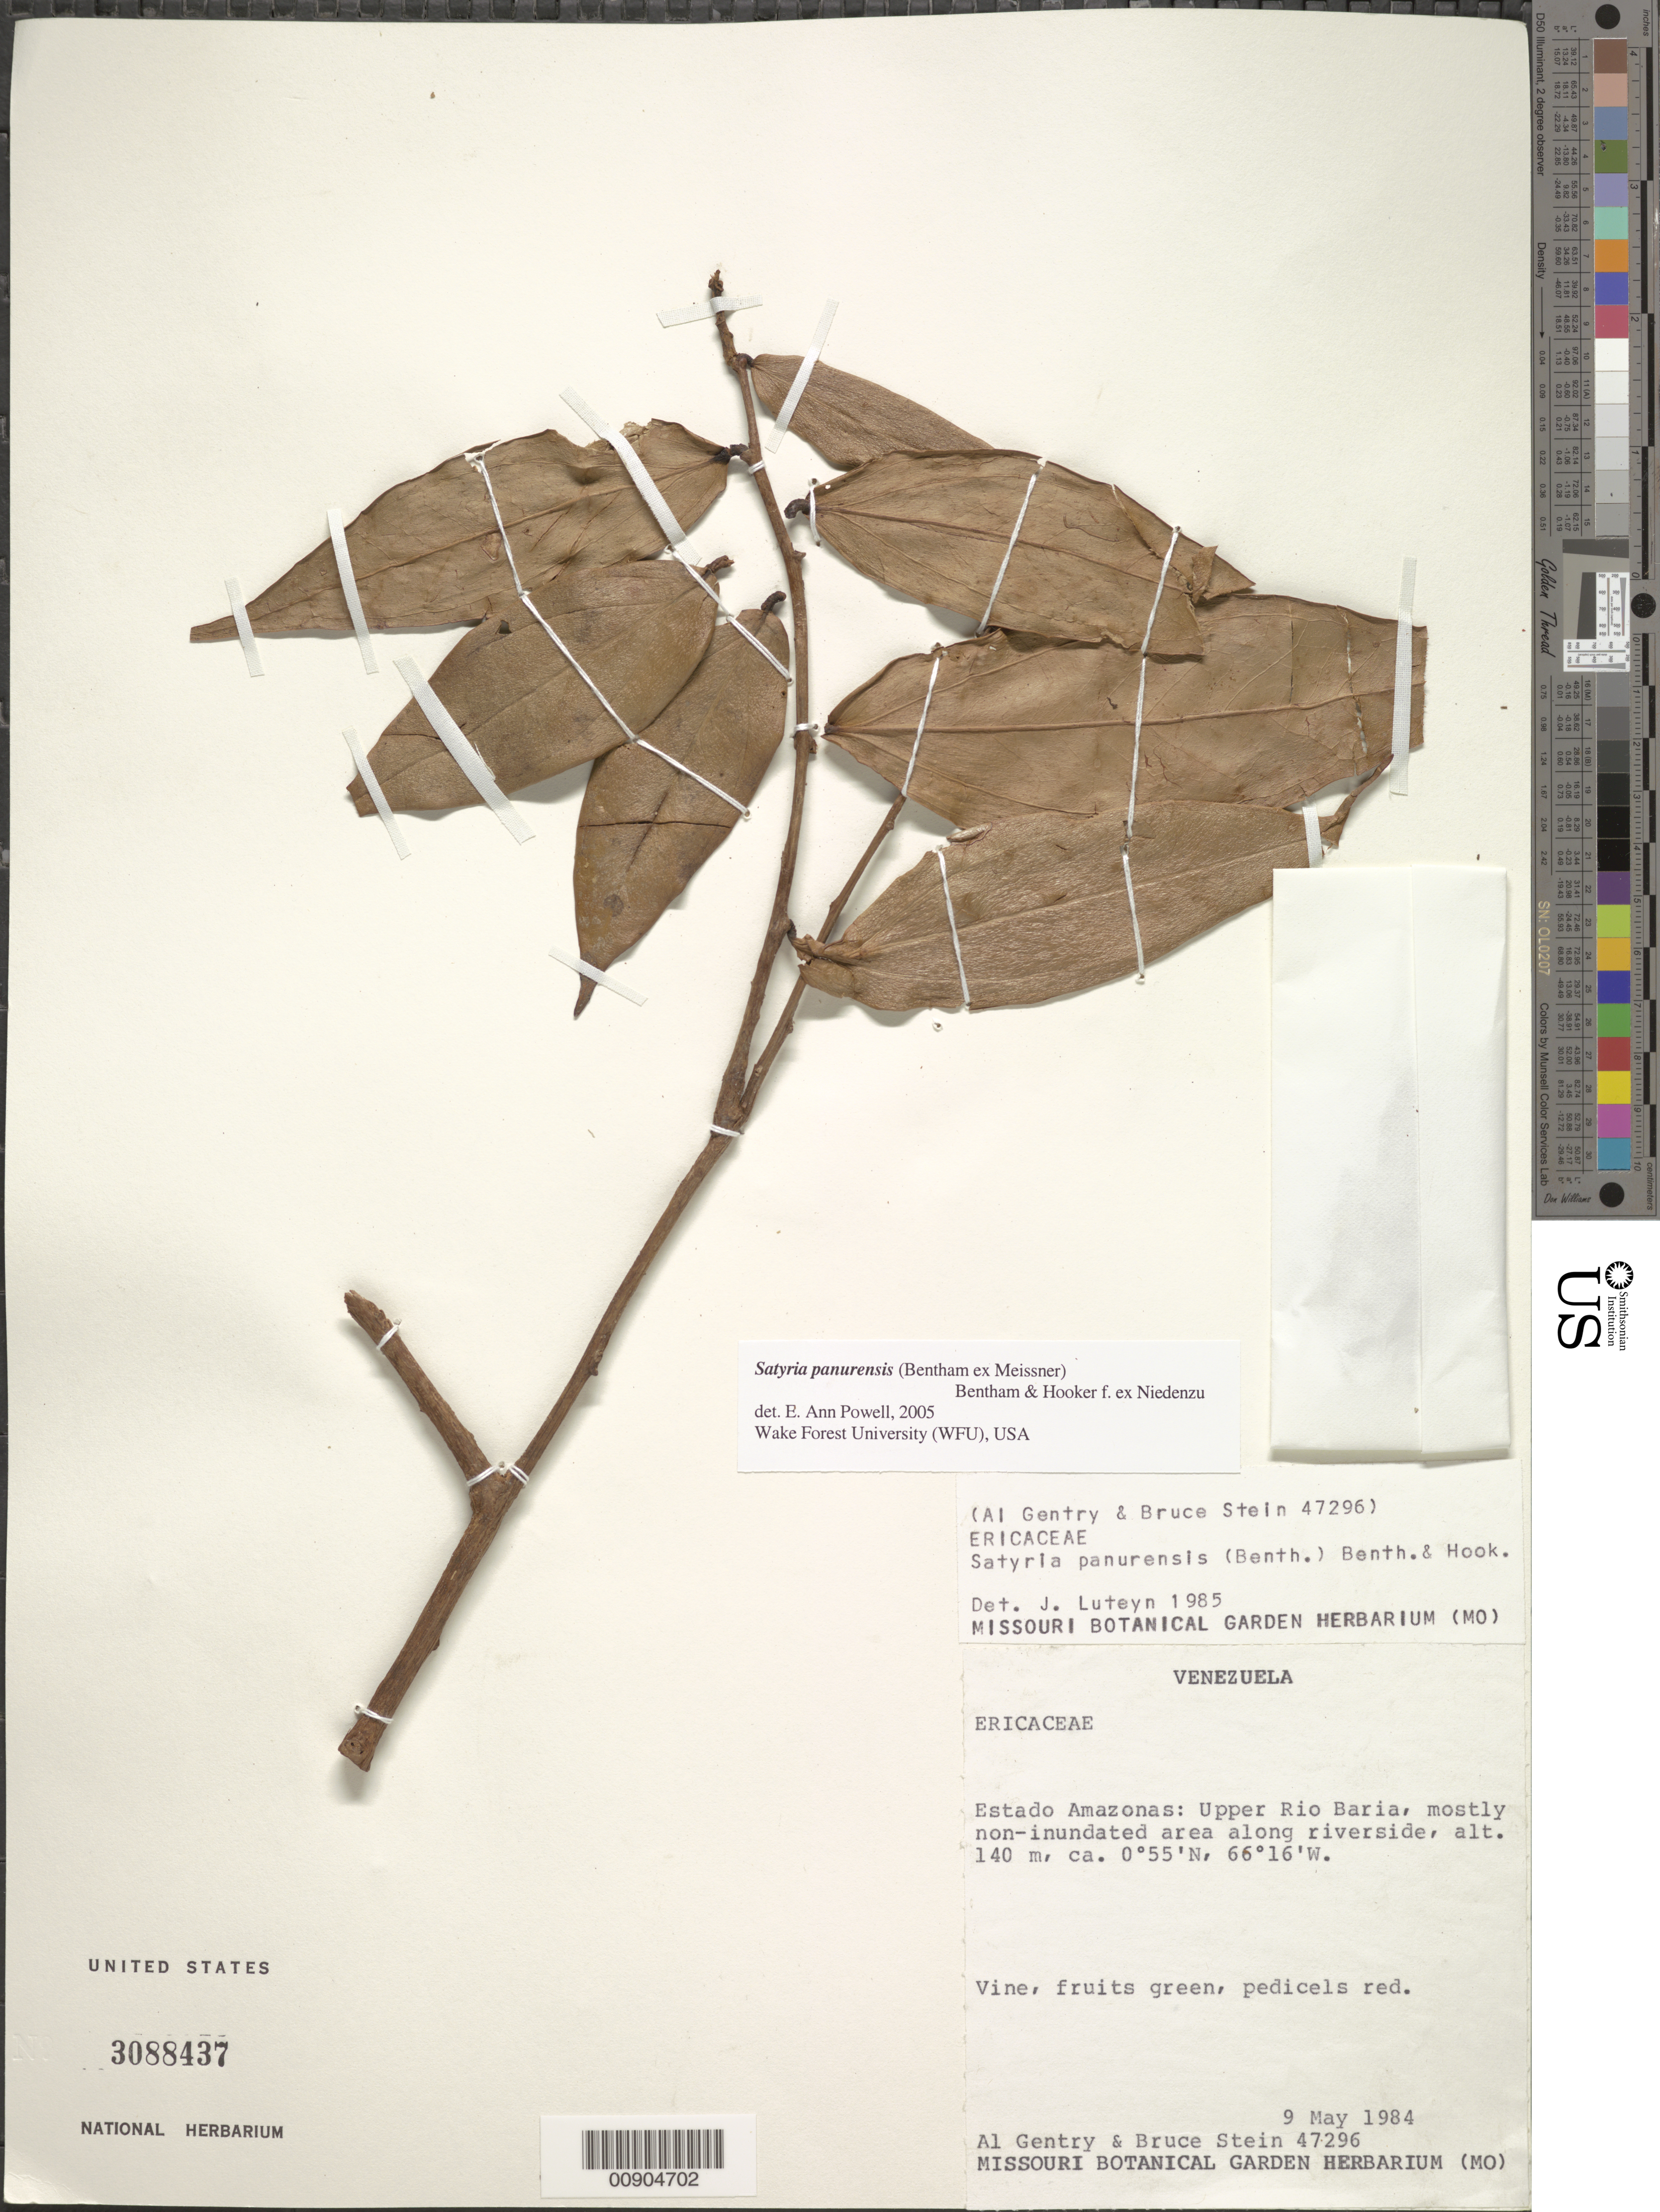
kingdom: Plantae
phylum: Tracheophyta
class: Magnoliopsida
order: Ericales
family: Ericaceae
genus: Satyria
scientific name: Satyria panurensis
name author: (Benth. ex Meisn.) Benth. & Hook. f. ex Nied.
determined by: Powell, E. A.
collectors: A. H. Gentry & B. Stein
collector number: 47296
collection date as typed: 9-May-84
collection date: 1984-05-09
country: Venezuela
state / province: Amazonas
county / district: Río Negro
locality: Río Baria, upper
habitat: Mostly non-inudated area along riverside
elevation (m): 140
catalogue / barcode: US 3088437